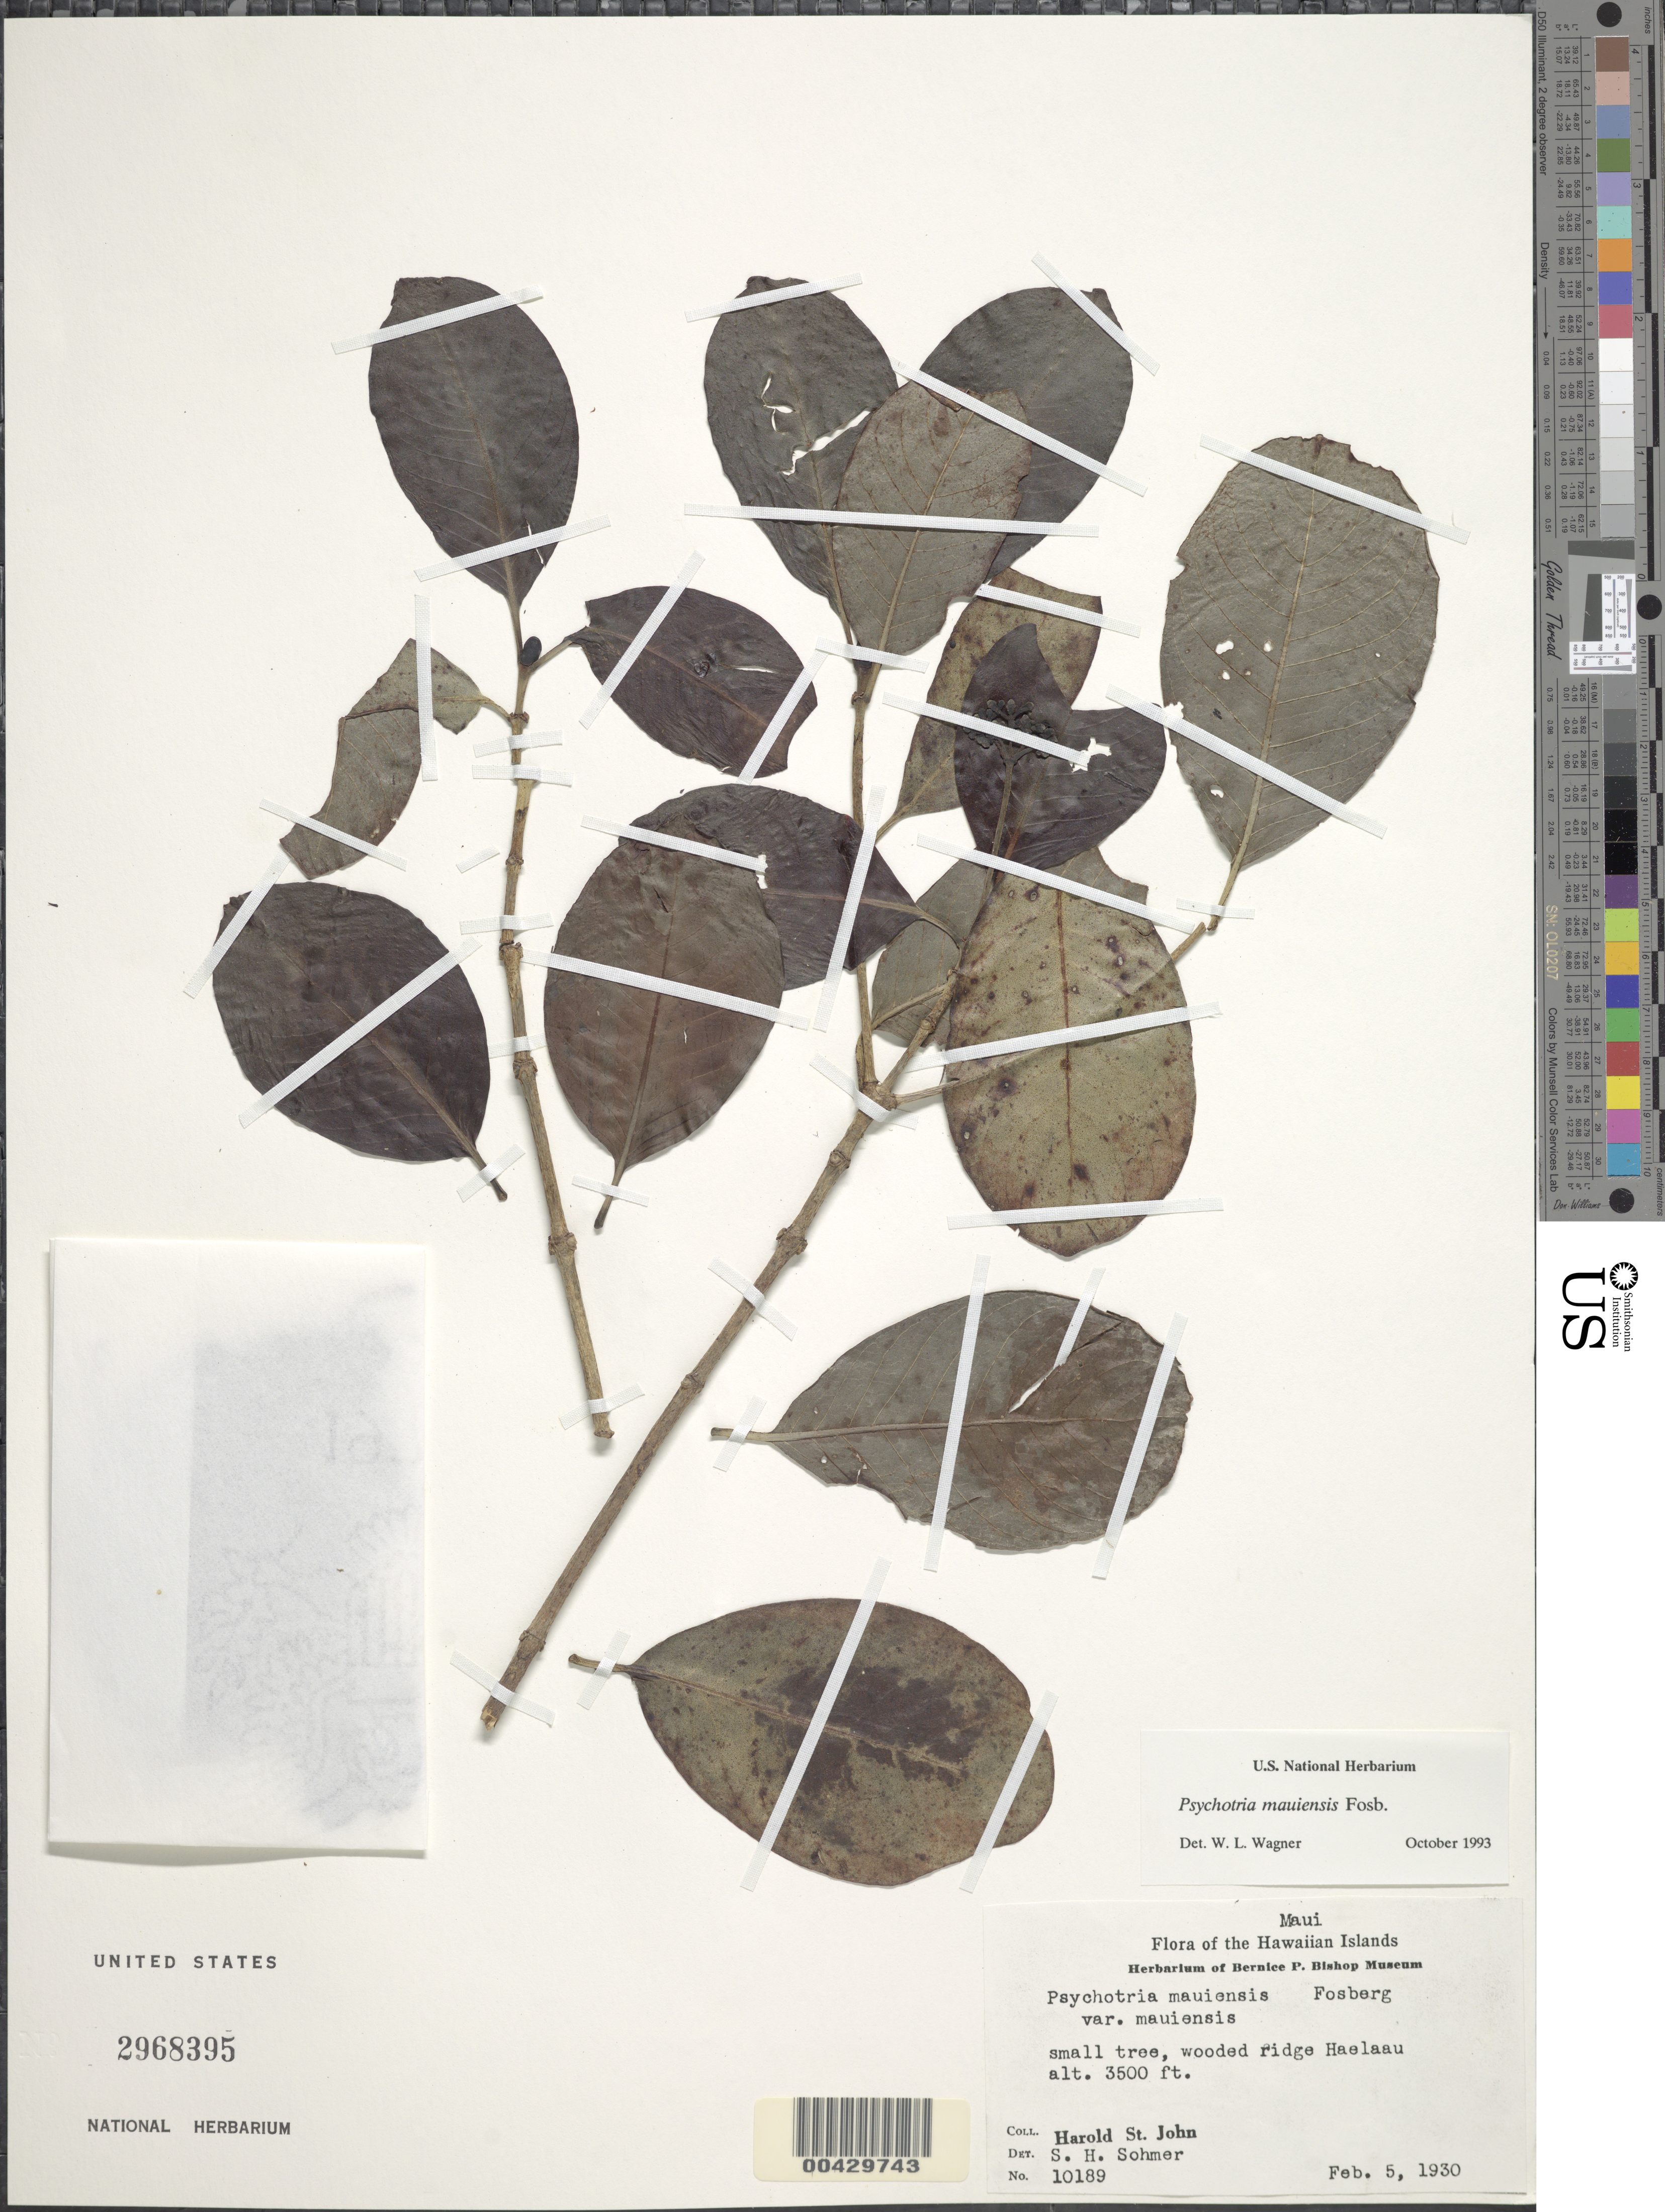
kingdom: Plantae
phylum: Tracheophyta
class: Magnoliopsida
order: Gentianales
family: Rubiaceae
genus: Psychotria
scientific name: Psychotria mauiensis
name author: Fosberg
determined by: Wagner, W. L., (BOT), Smithsonian Institution - National Museum of Natural History (UNITED STATES)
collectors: H. St. John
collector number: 10189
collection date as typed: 5 Feb 1930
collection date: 1930-02-05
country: United States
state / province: Hawaii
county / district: Maui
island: Maui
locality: Wooded ridge Haelaau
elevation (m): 1067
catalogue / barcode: US 2968395